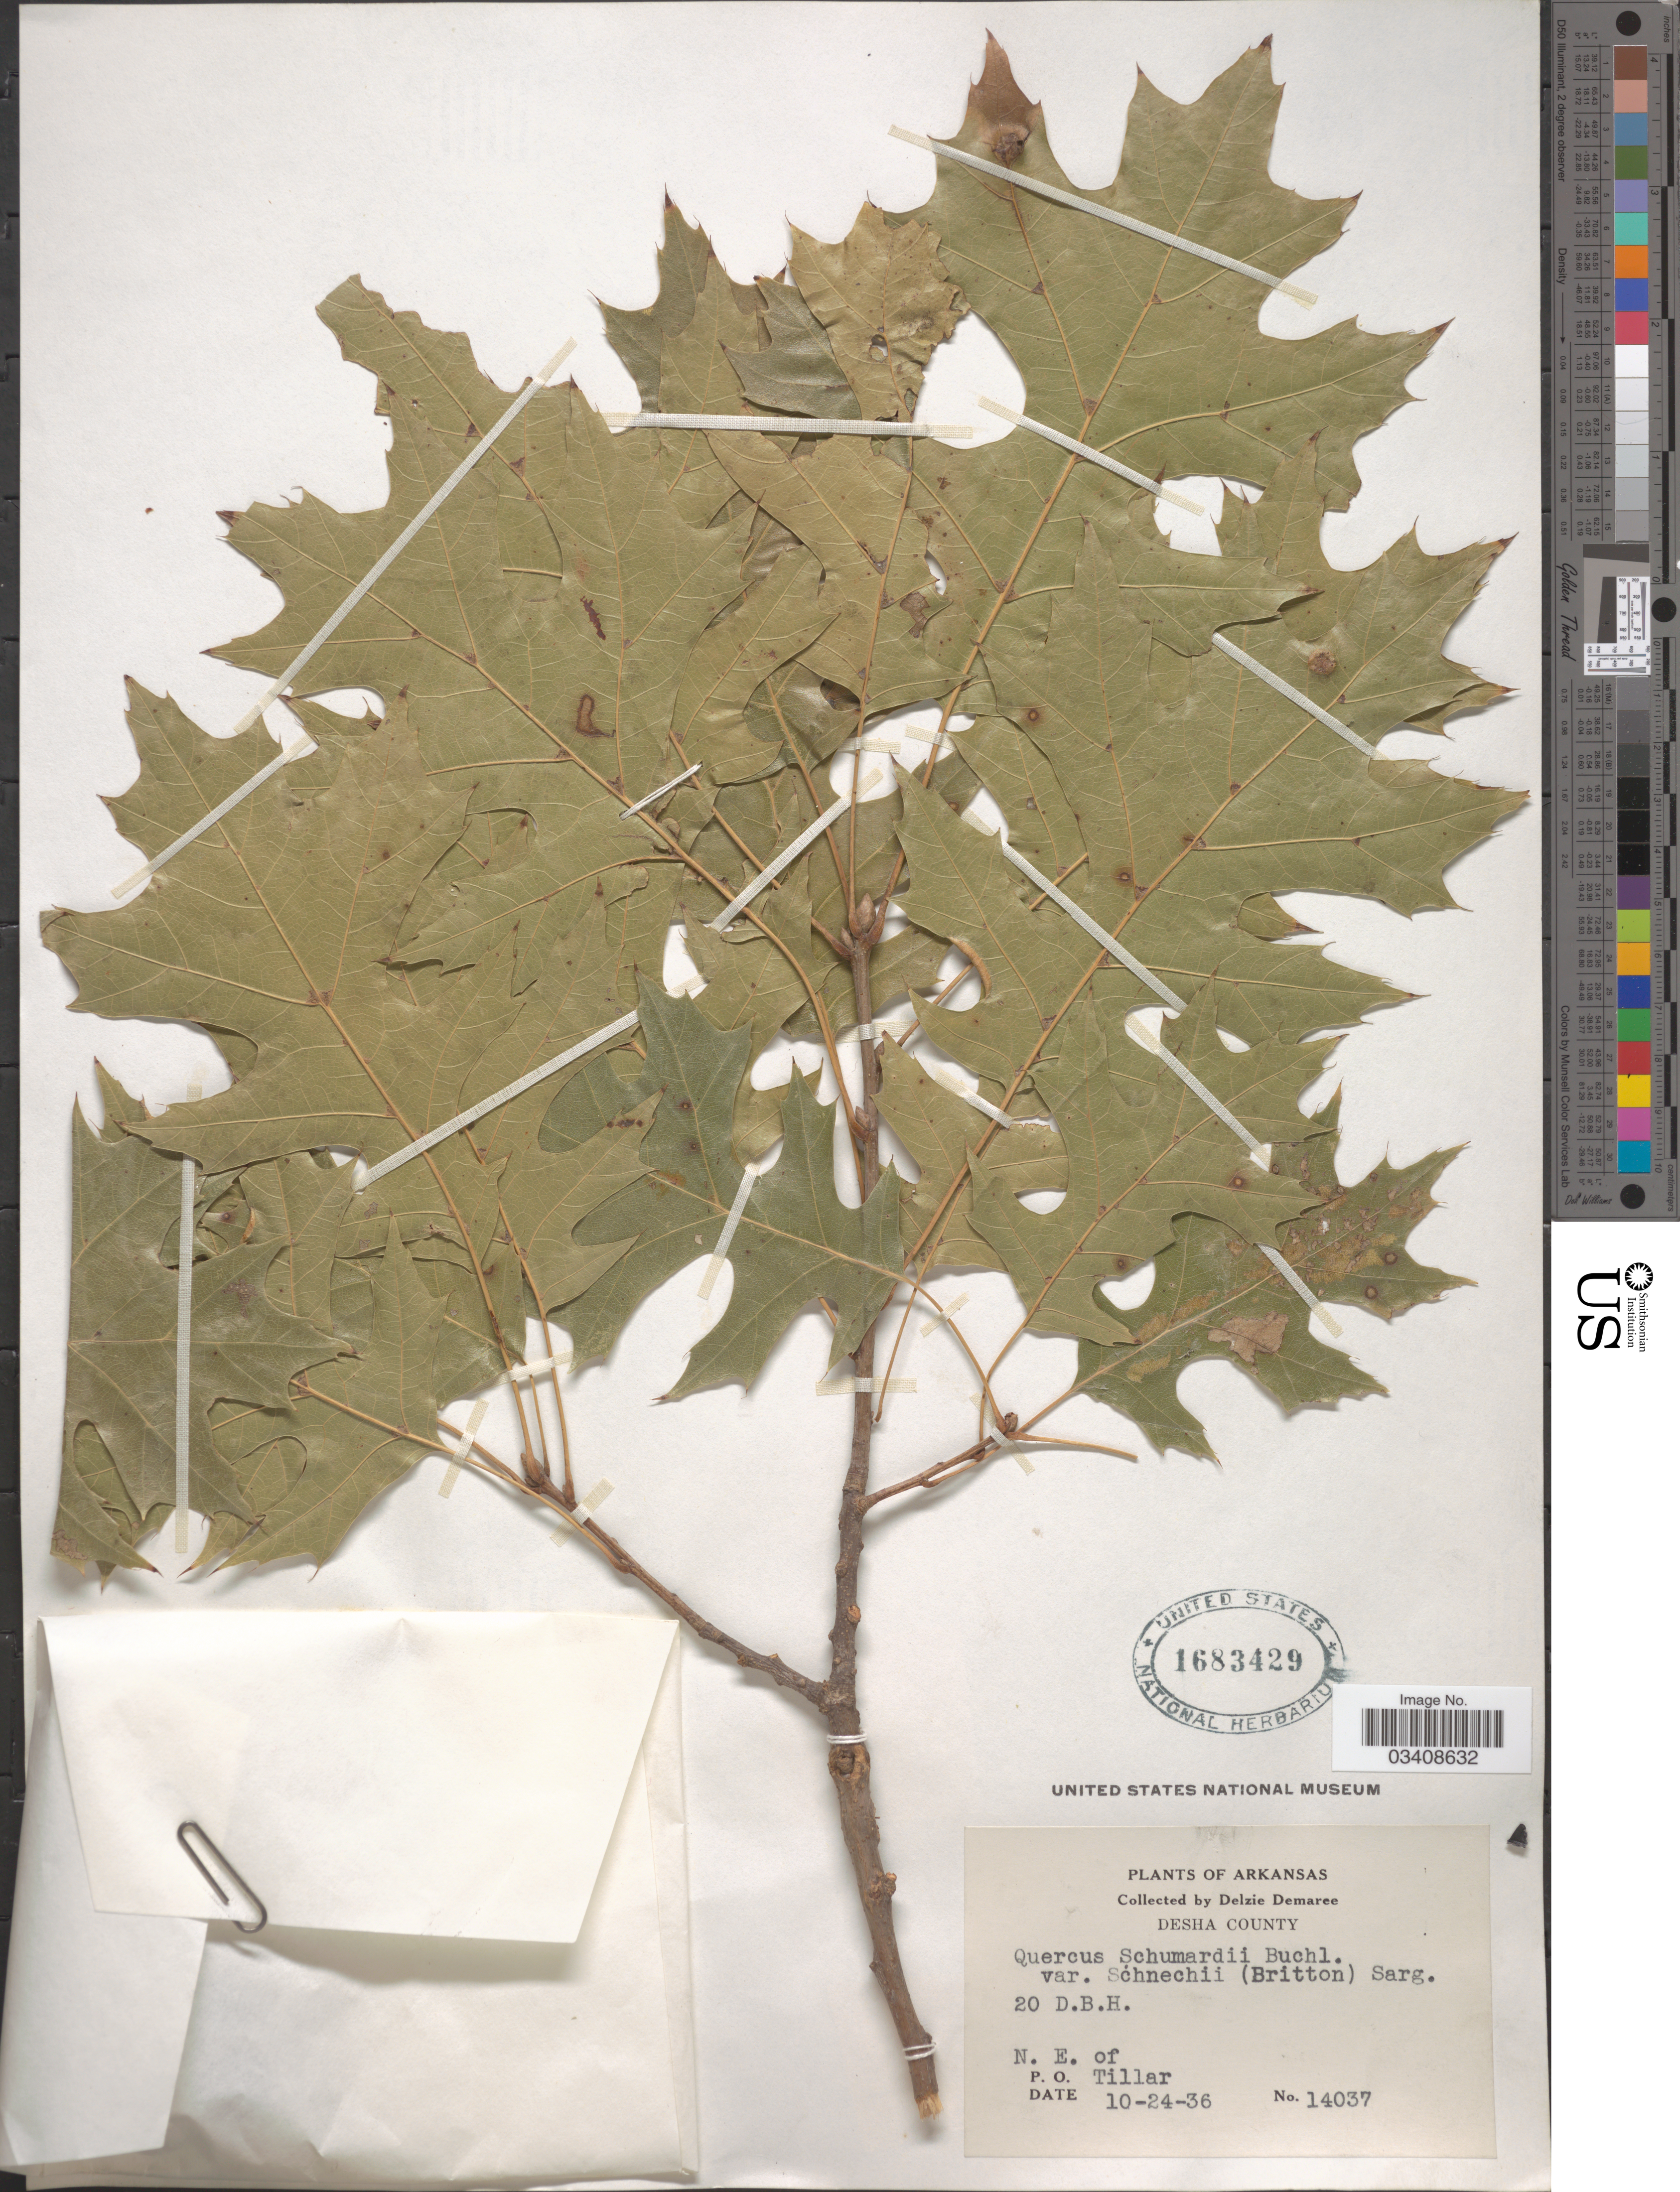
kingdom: Plantae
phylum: Tracheophyta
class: Magnoliopsida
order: Fagales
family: Fagaceae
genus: Quercus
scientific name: Quercus shumardii var. schneckii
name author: (Britton) Sarg.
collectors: D. Demaree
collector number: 14037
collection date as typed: Transcribed d/m/y: 24/10/36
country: United States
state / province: Arkansas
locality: Desha County. N. E. of P. O. Tillar.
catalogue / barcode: US 1683429